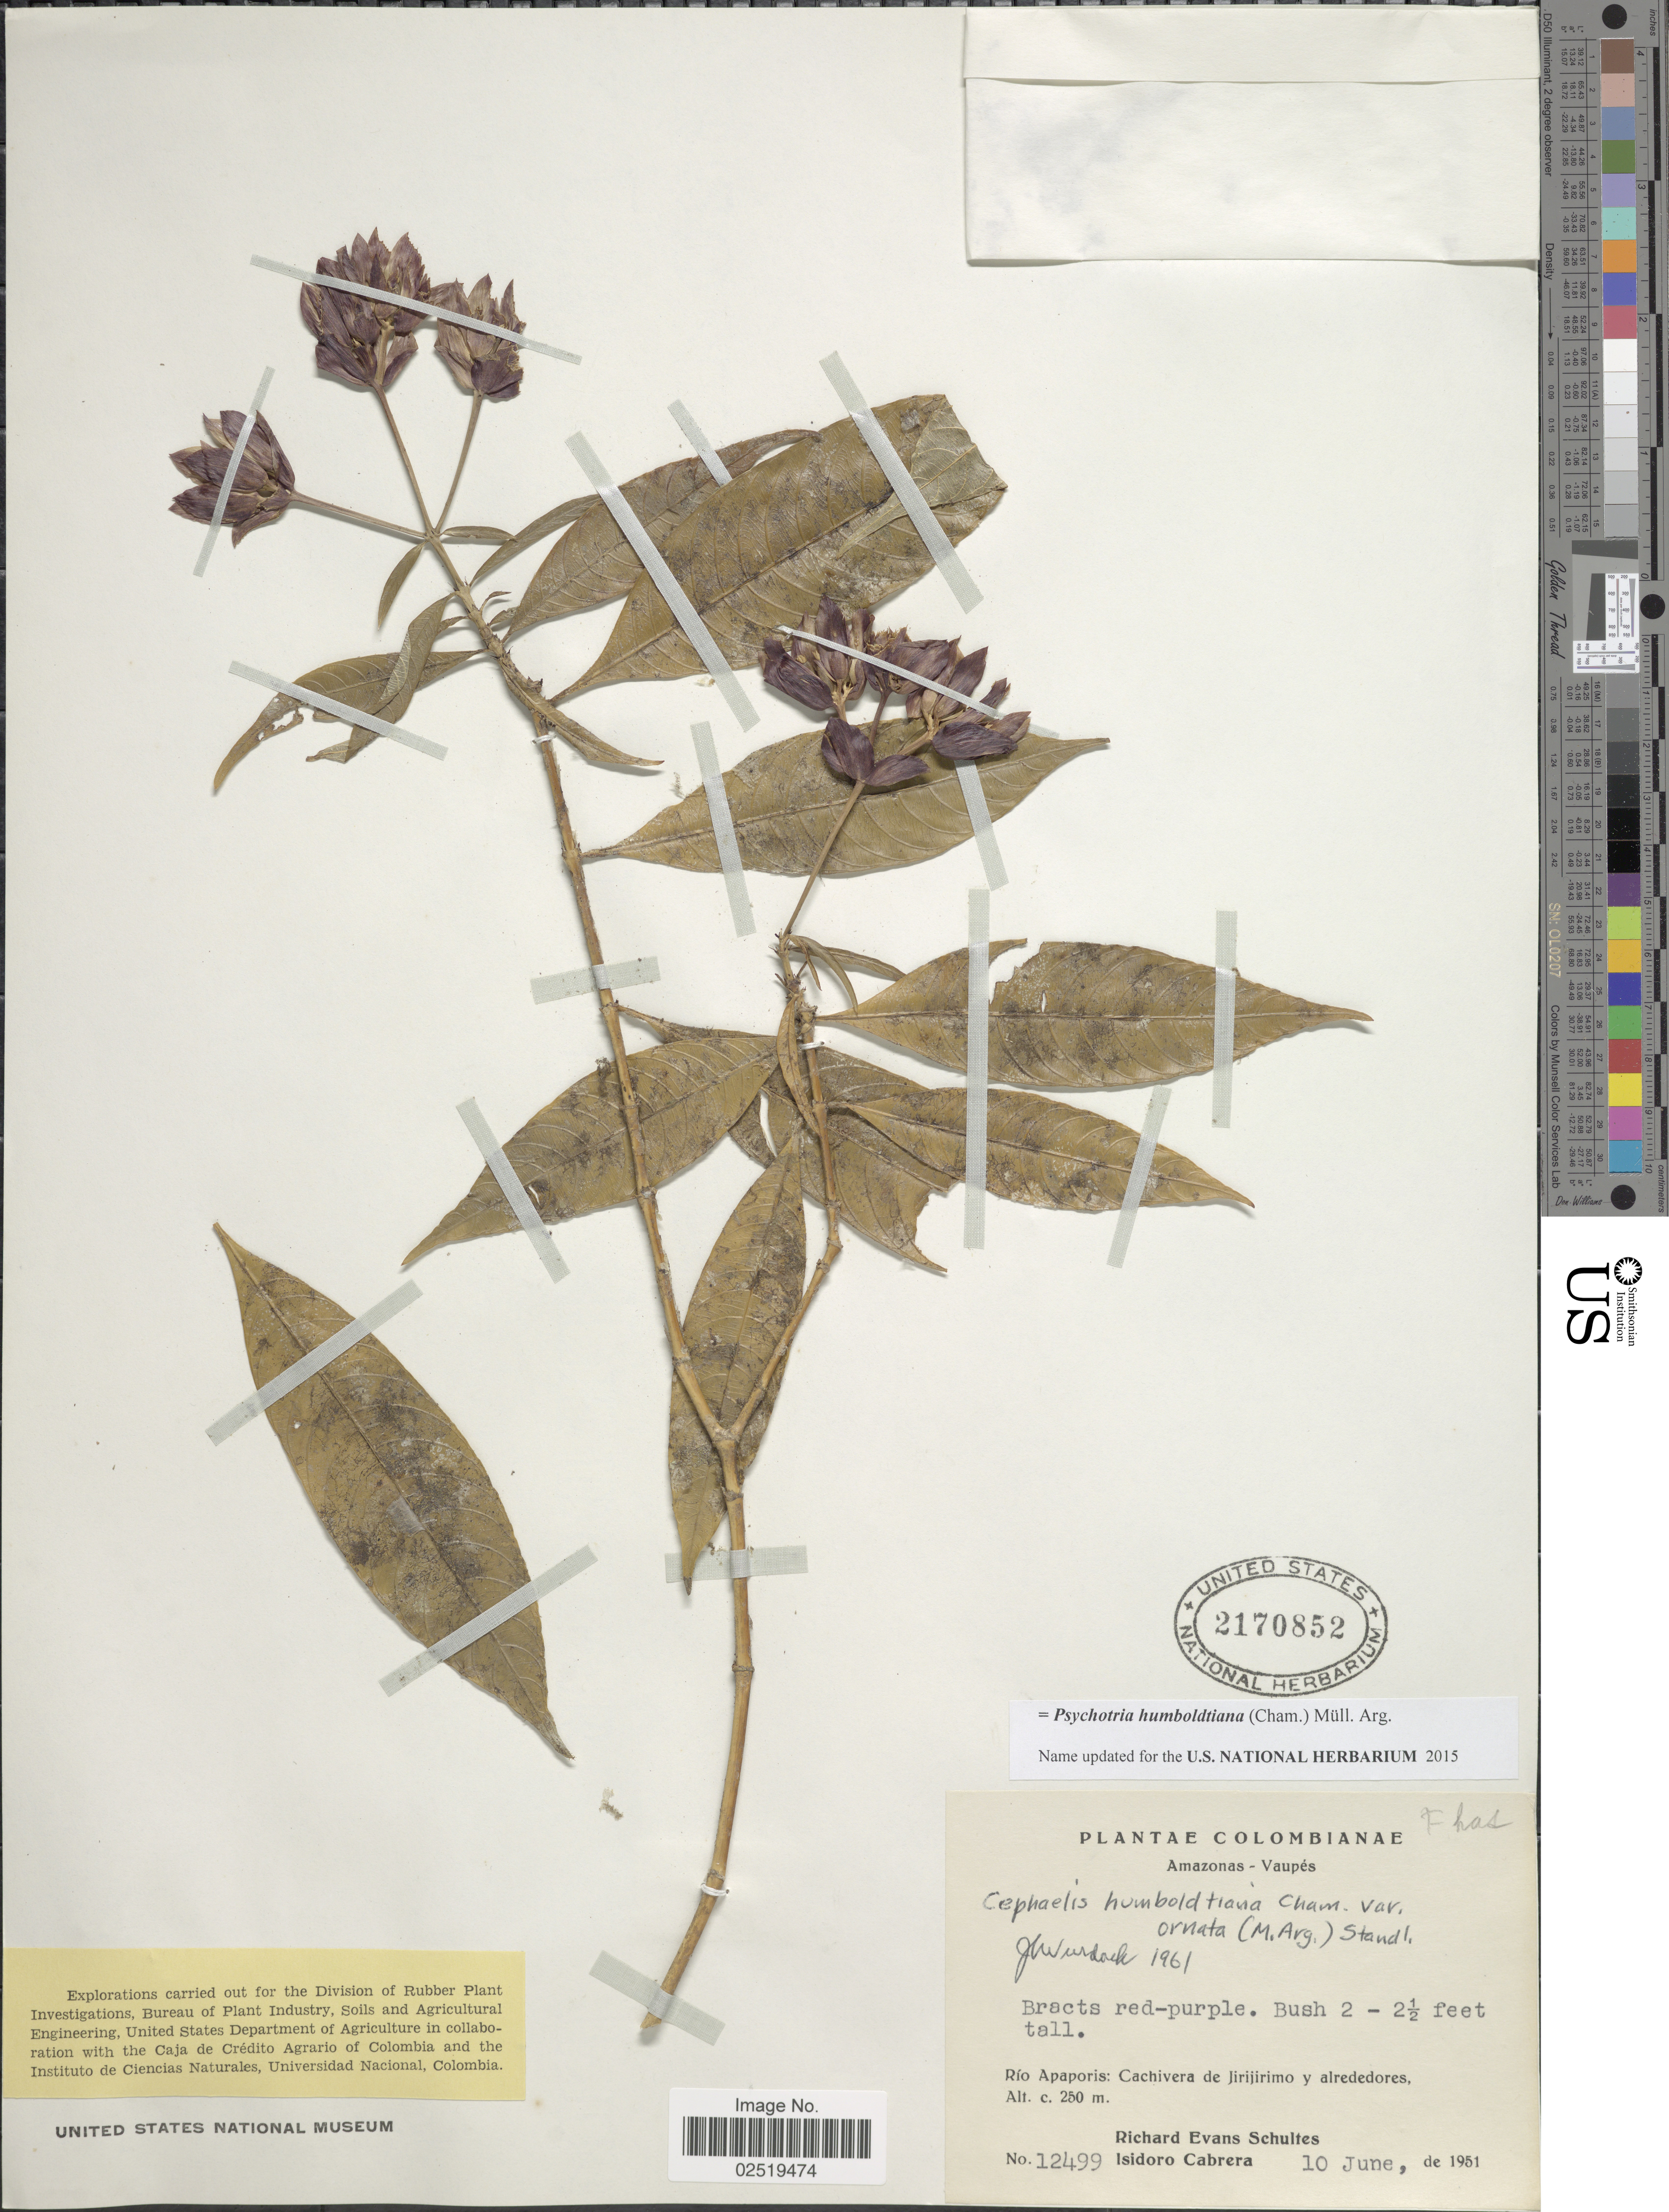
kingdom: Plantae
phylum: Tracheophyta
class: Magnoliopsida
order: Gentianales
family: Rubiaceae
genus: Psychotria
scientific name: Psychotria humboldtiana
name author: (Cham.) Müll. Arg.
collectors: R. E. Schultes & I. Cabrera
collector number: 12499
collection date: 1951-06-10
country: Colombia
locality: Amazonas-Vaupes, Rio Apaporis: Cachivera de Jirijirimo y alrededores.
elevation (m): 250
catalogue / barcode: US 2170852